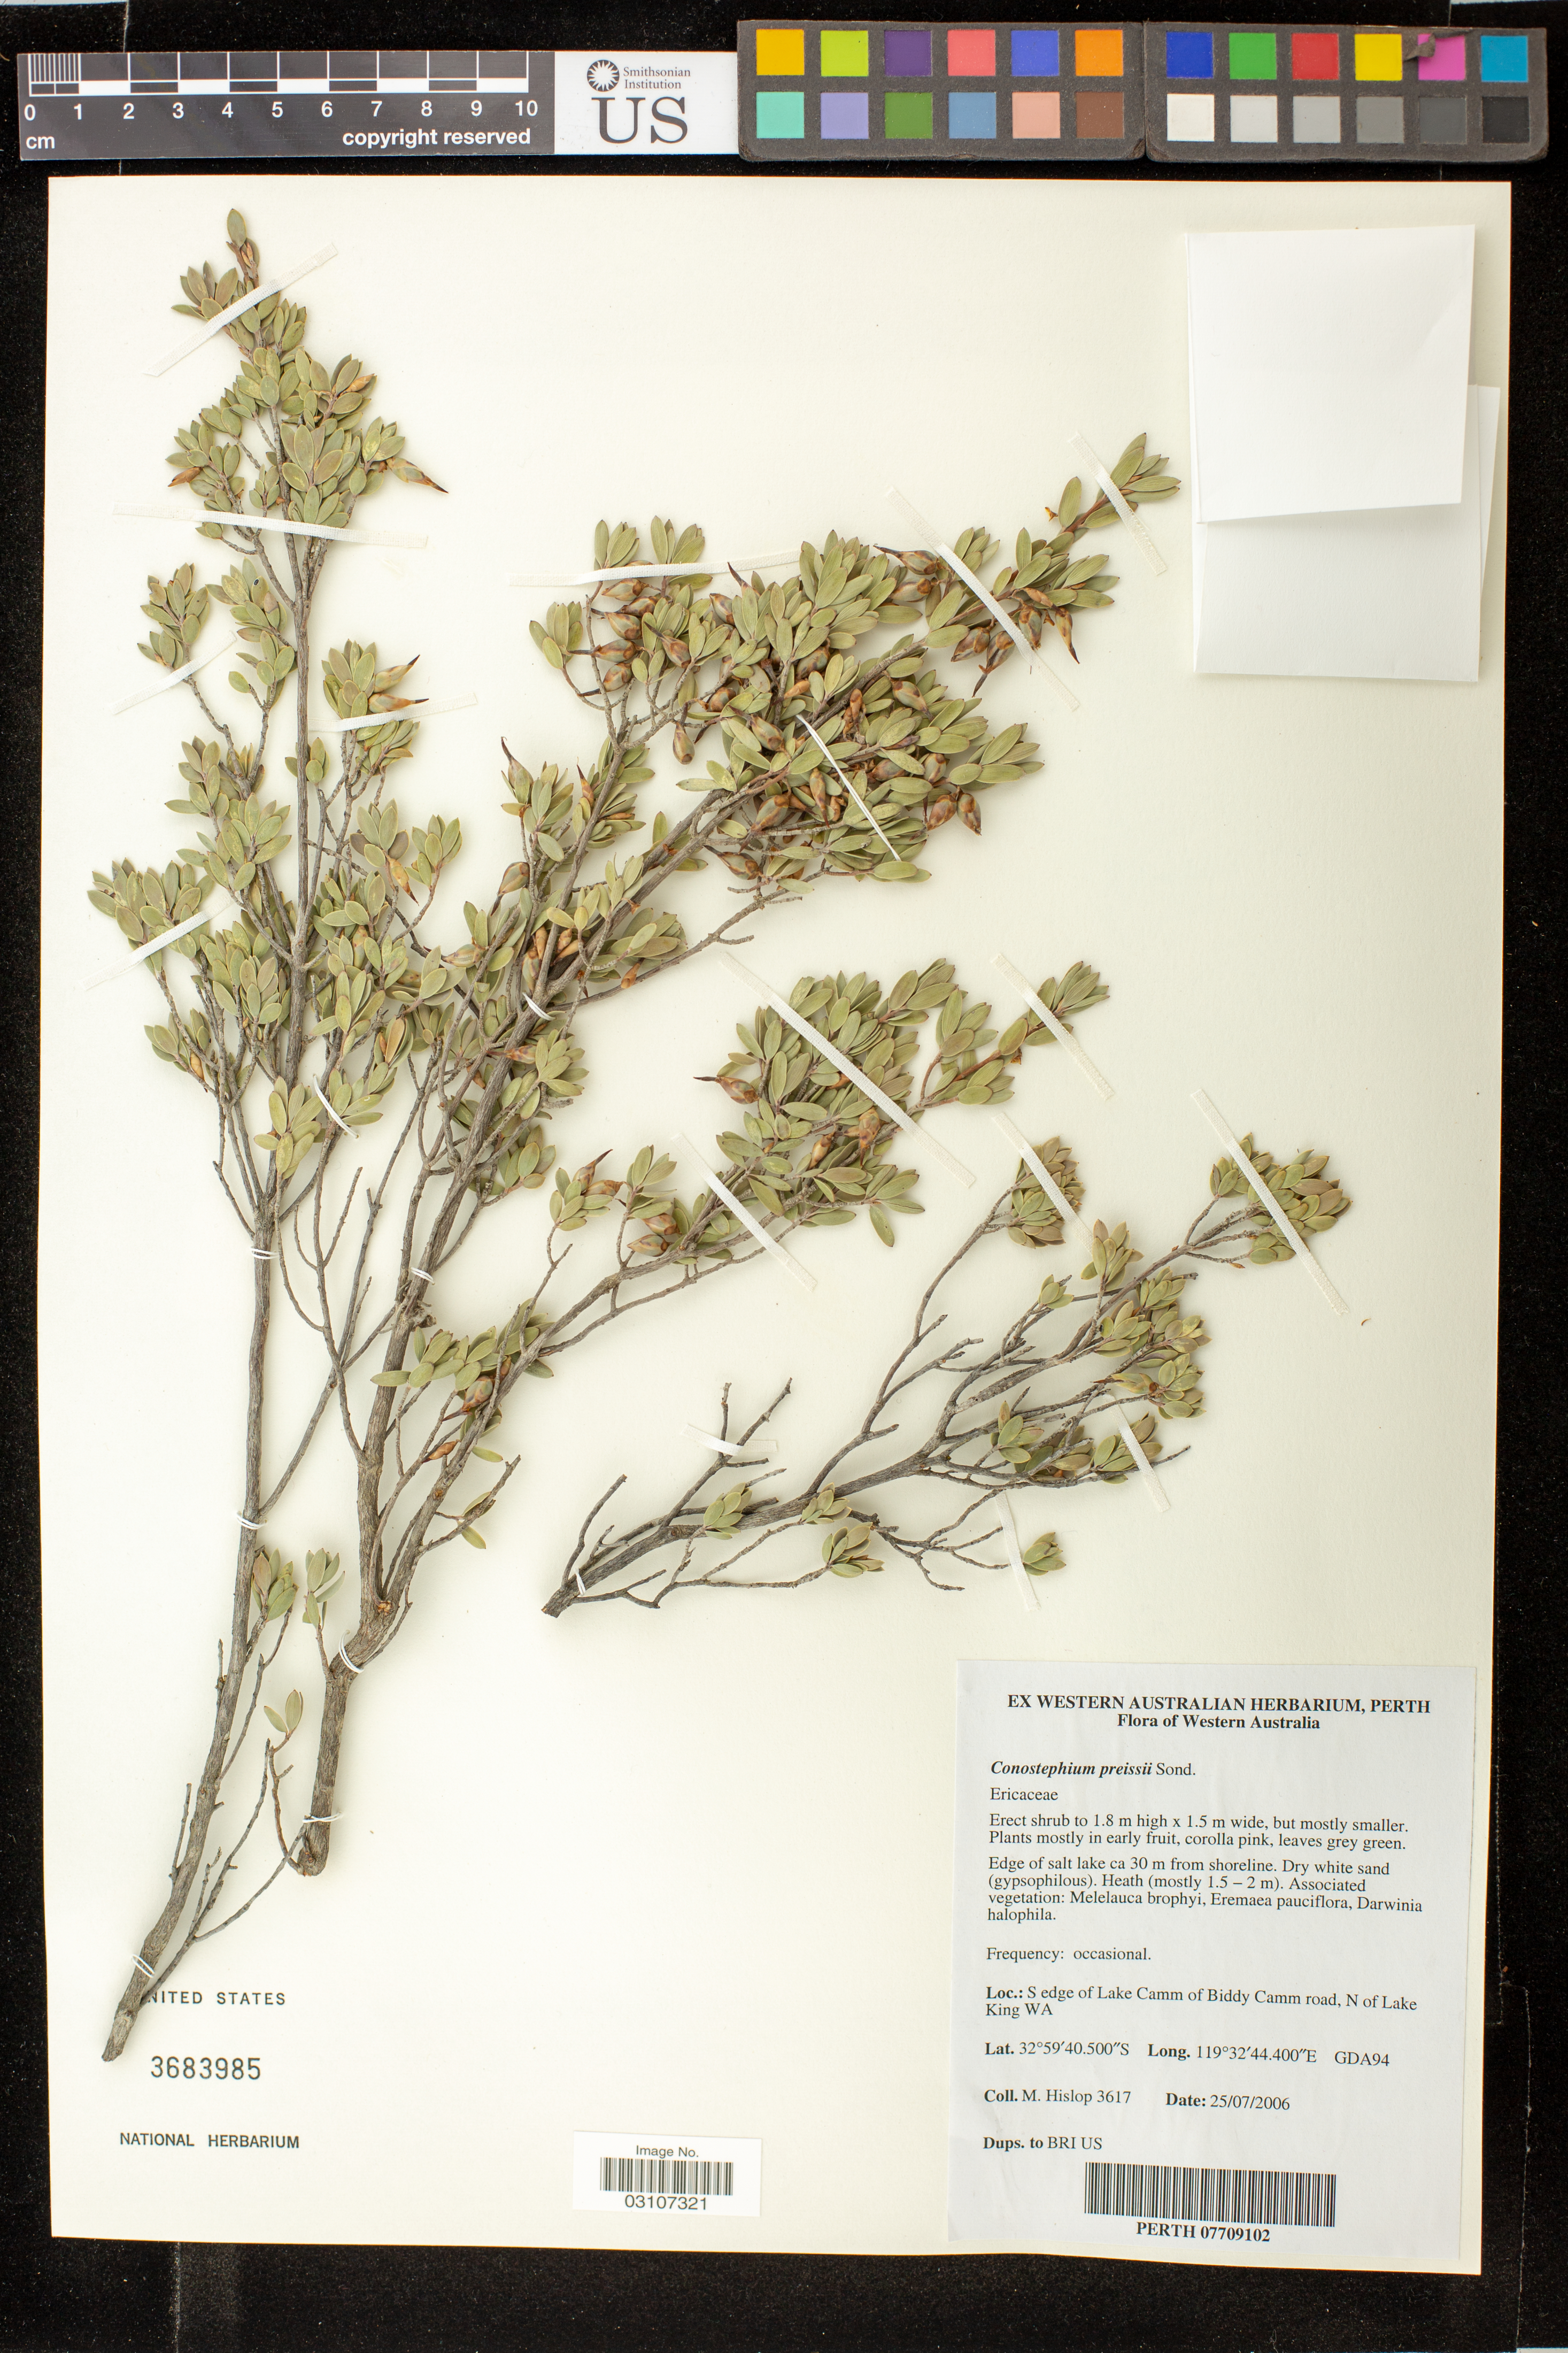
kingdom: Plantae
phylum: Tracheophyta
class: Magnoliopsida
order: Ericales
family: Ericaceae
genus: Conostephium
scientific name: Conostephium preisii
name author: Sond.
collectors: M. Hislop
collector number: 3617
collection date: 2006-07-25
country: Australia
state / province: Western Australia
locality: S edge of Lake Camm of Biddy Camm road, N of Lake King WA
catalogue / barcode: US 3683985